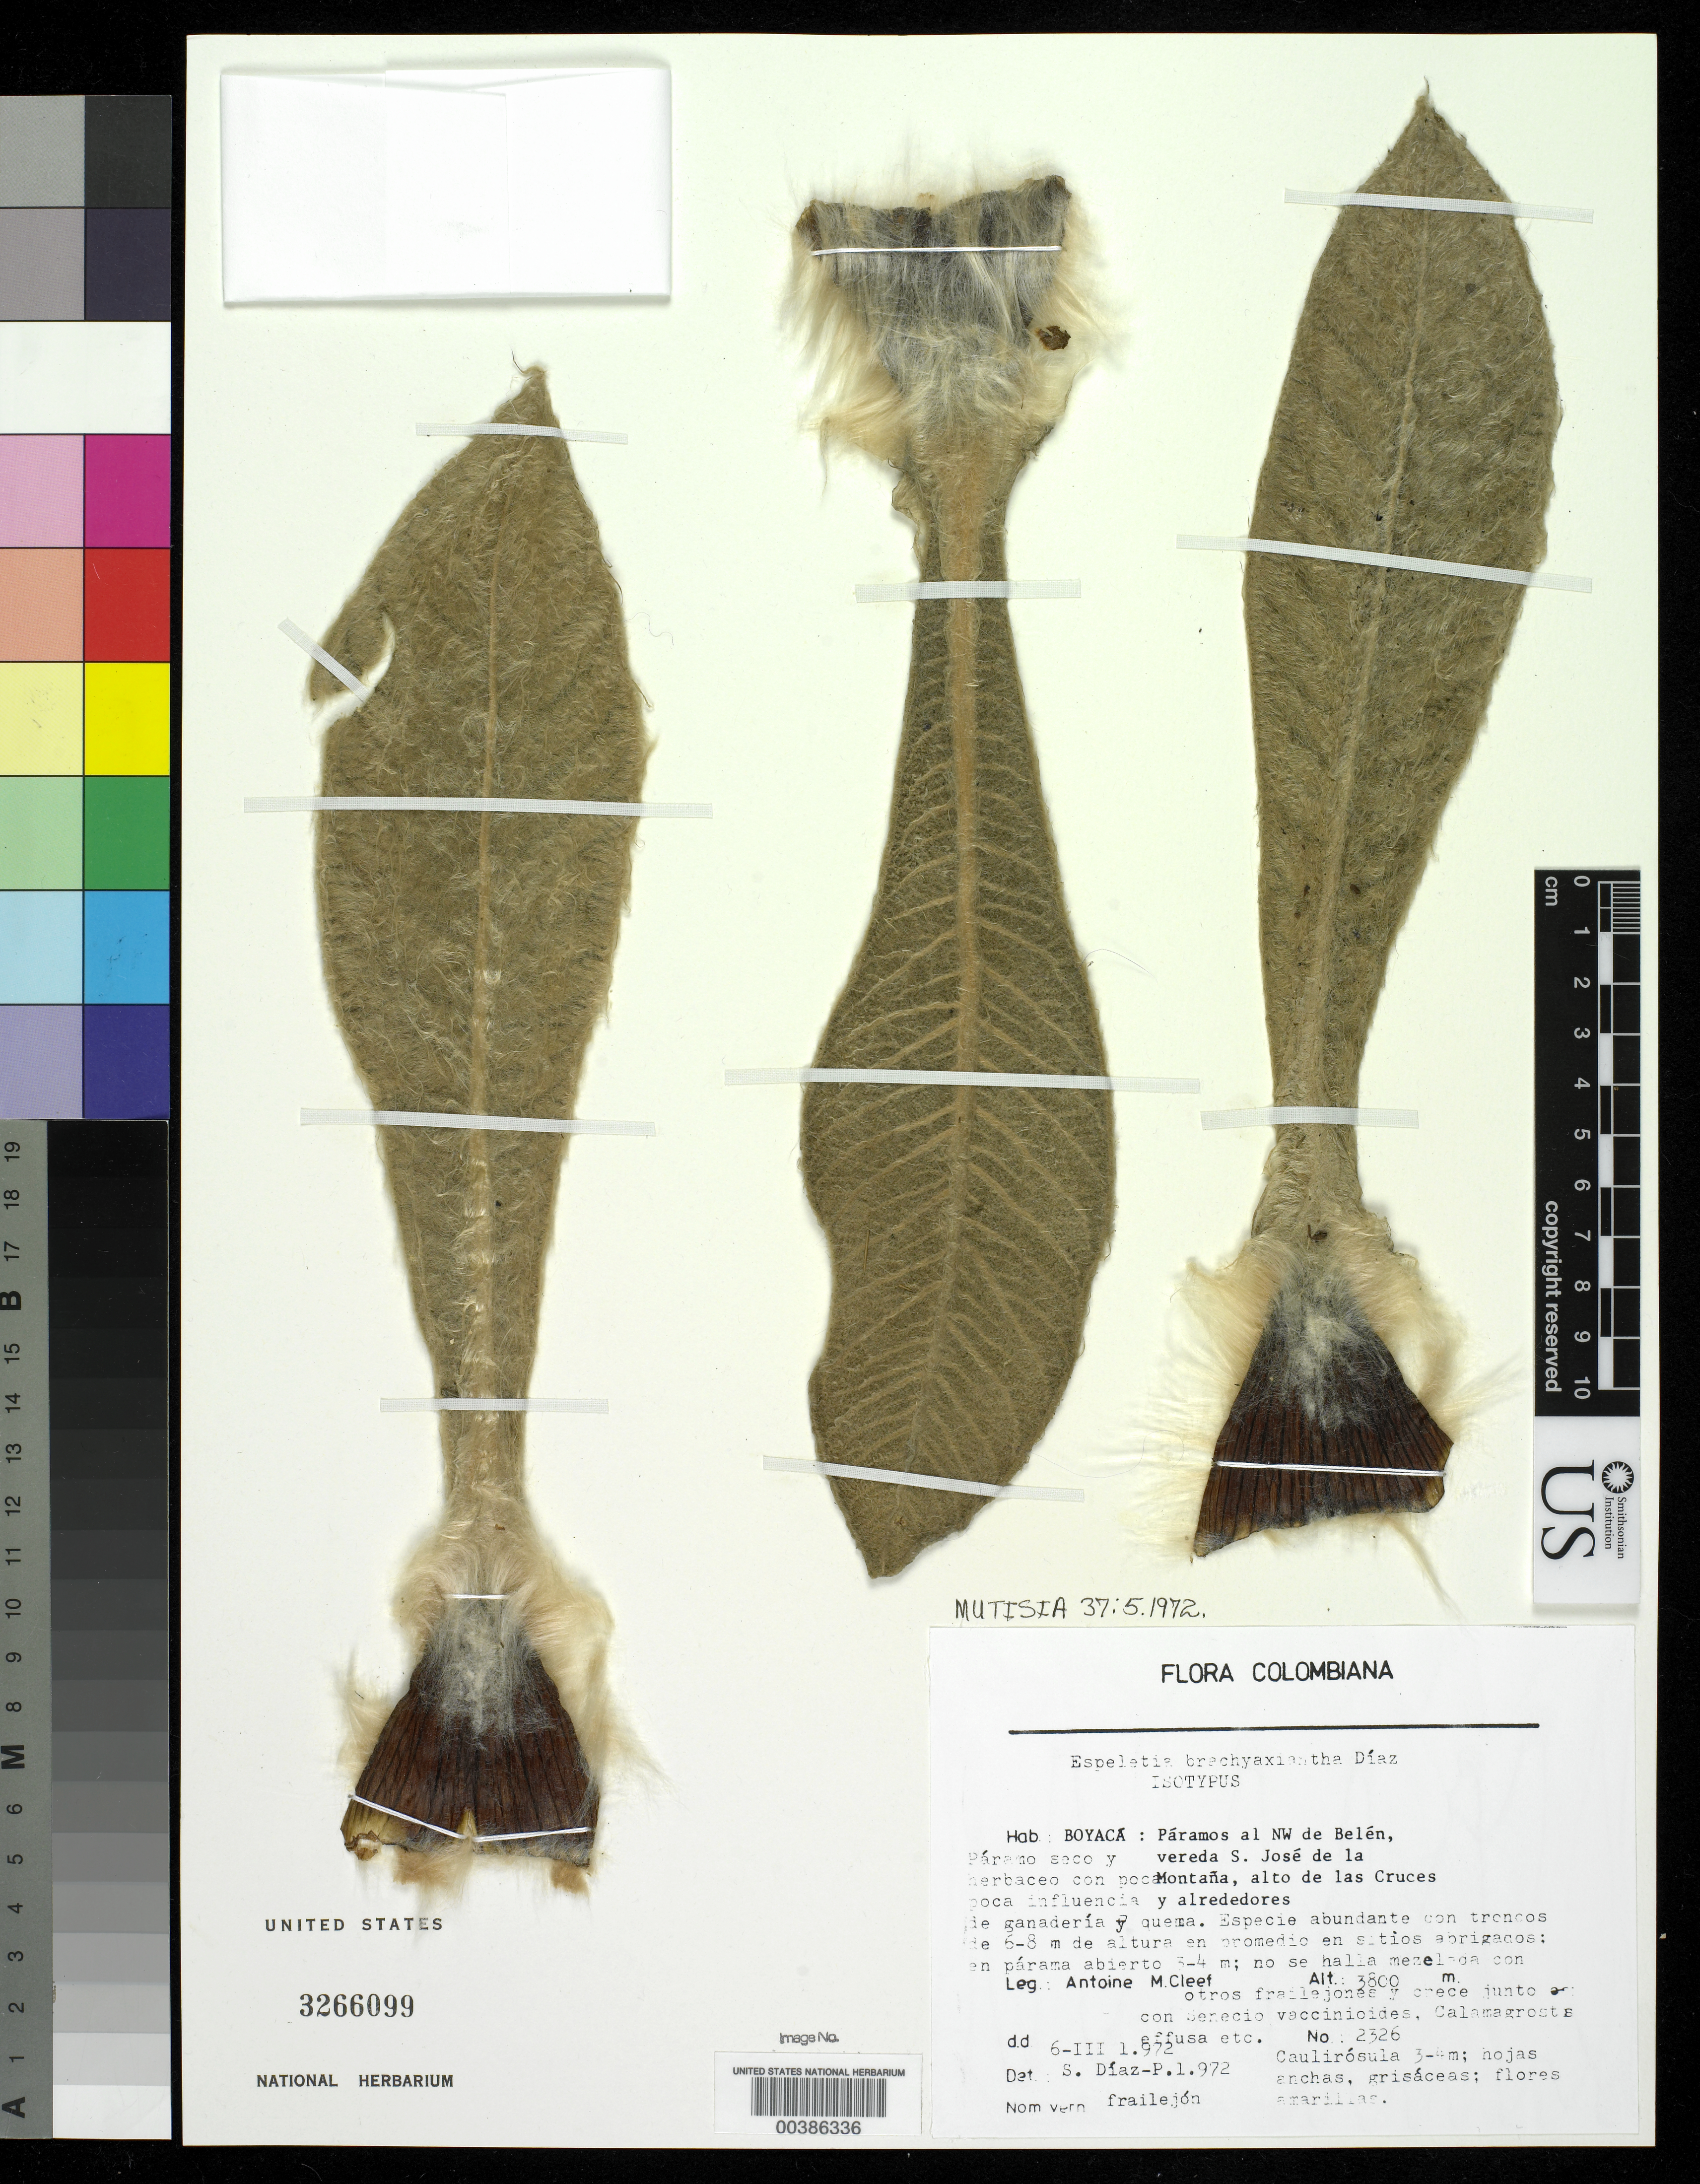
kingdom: Plantae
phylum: Tracheophyta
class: Magnoliopsida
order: Asterales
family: Asteraceae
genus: Espeletia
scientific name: Espeletia brachyaxiantha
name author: S. Díaz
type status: Isotype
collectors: S. Diaz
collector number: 2326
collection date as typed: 06 Mar 1972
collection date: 1972-03-06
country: Colombia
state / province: Boyacá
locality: Páramos al NW de Belem, Vereda S. Jose de La Montana, Alto de Los Cruces y Alrededores. [Uplands to the NW of Belem, San José de La Montaña path, Alto de Los Cruces and the environs.]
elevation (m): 3800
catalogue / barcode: US 3266099